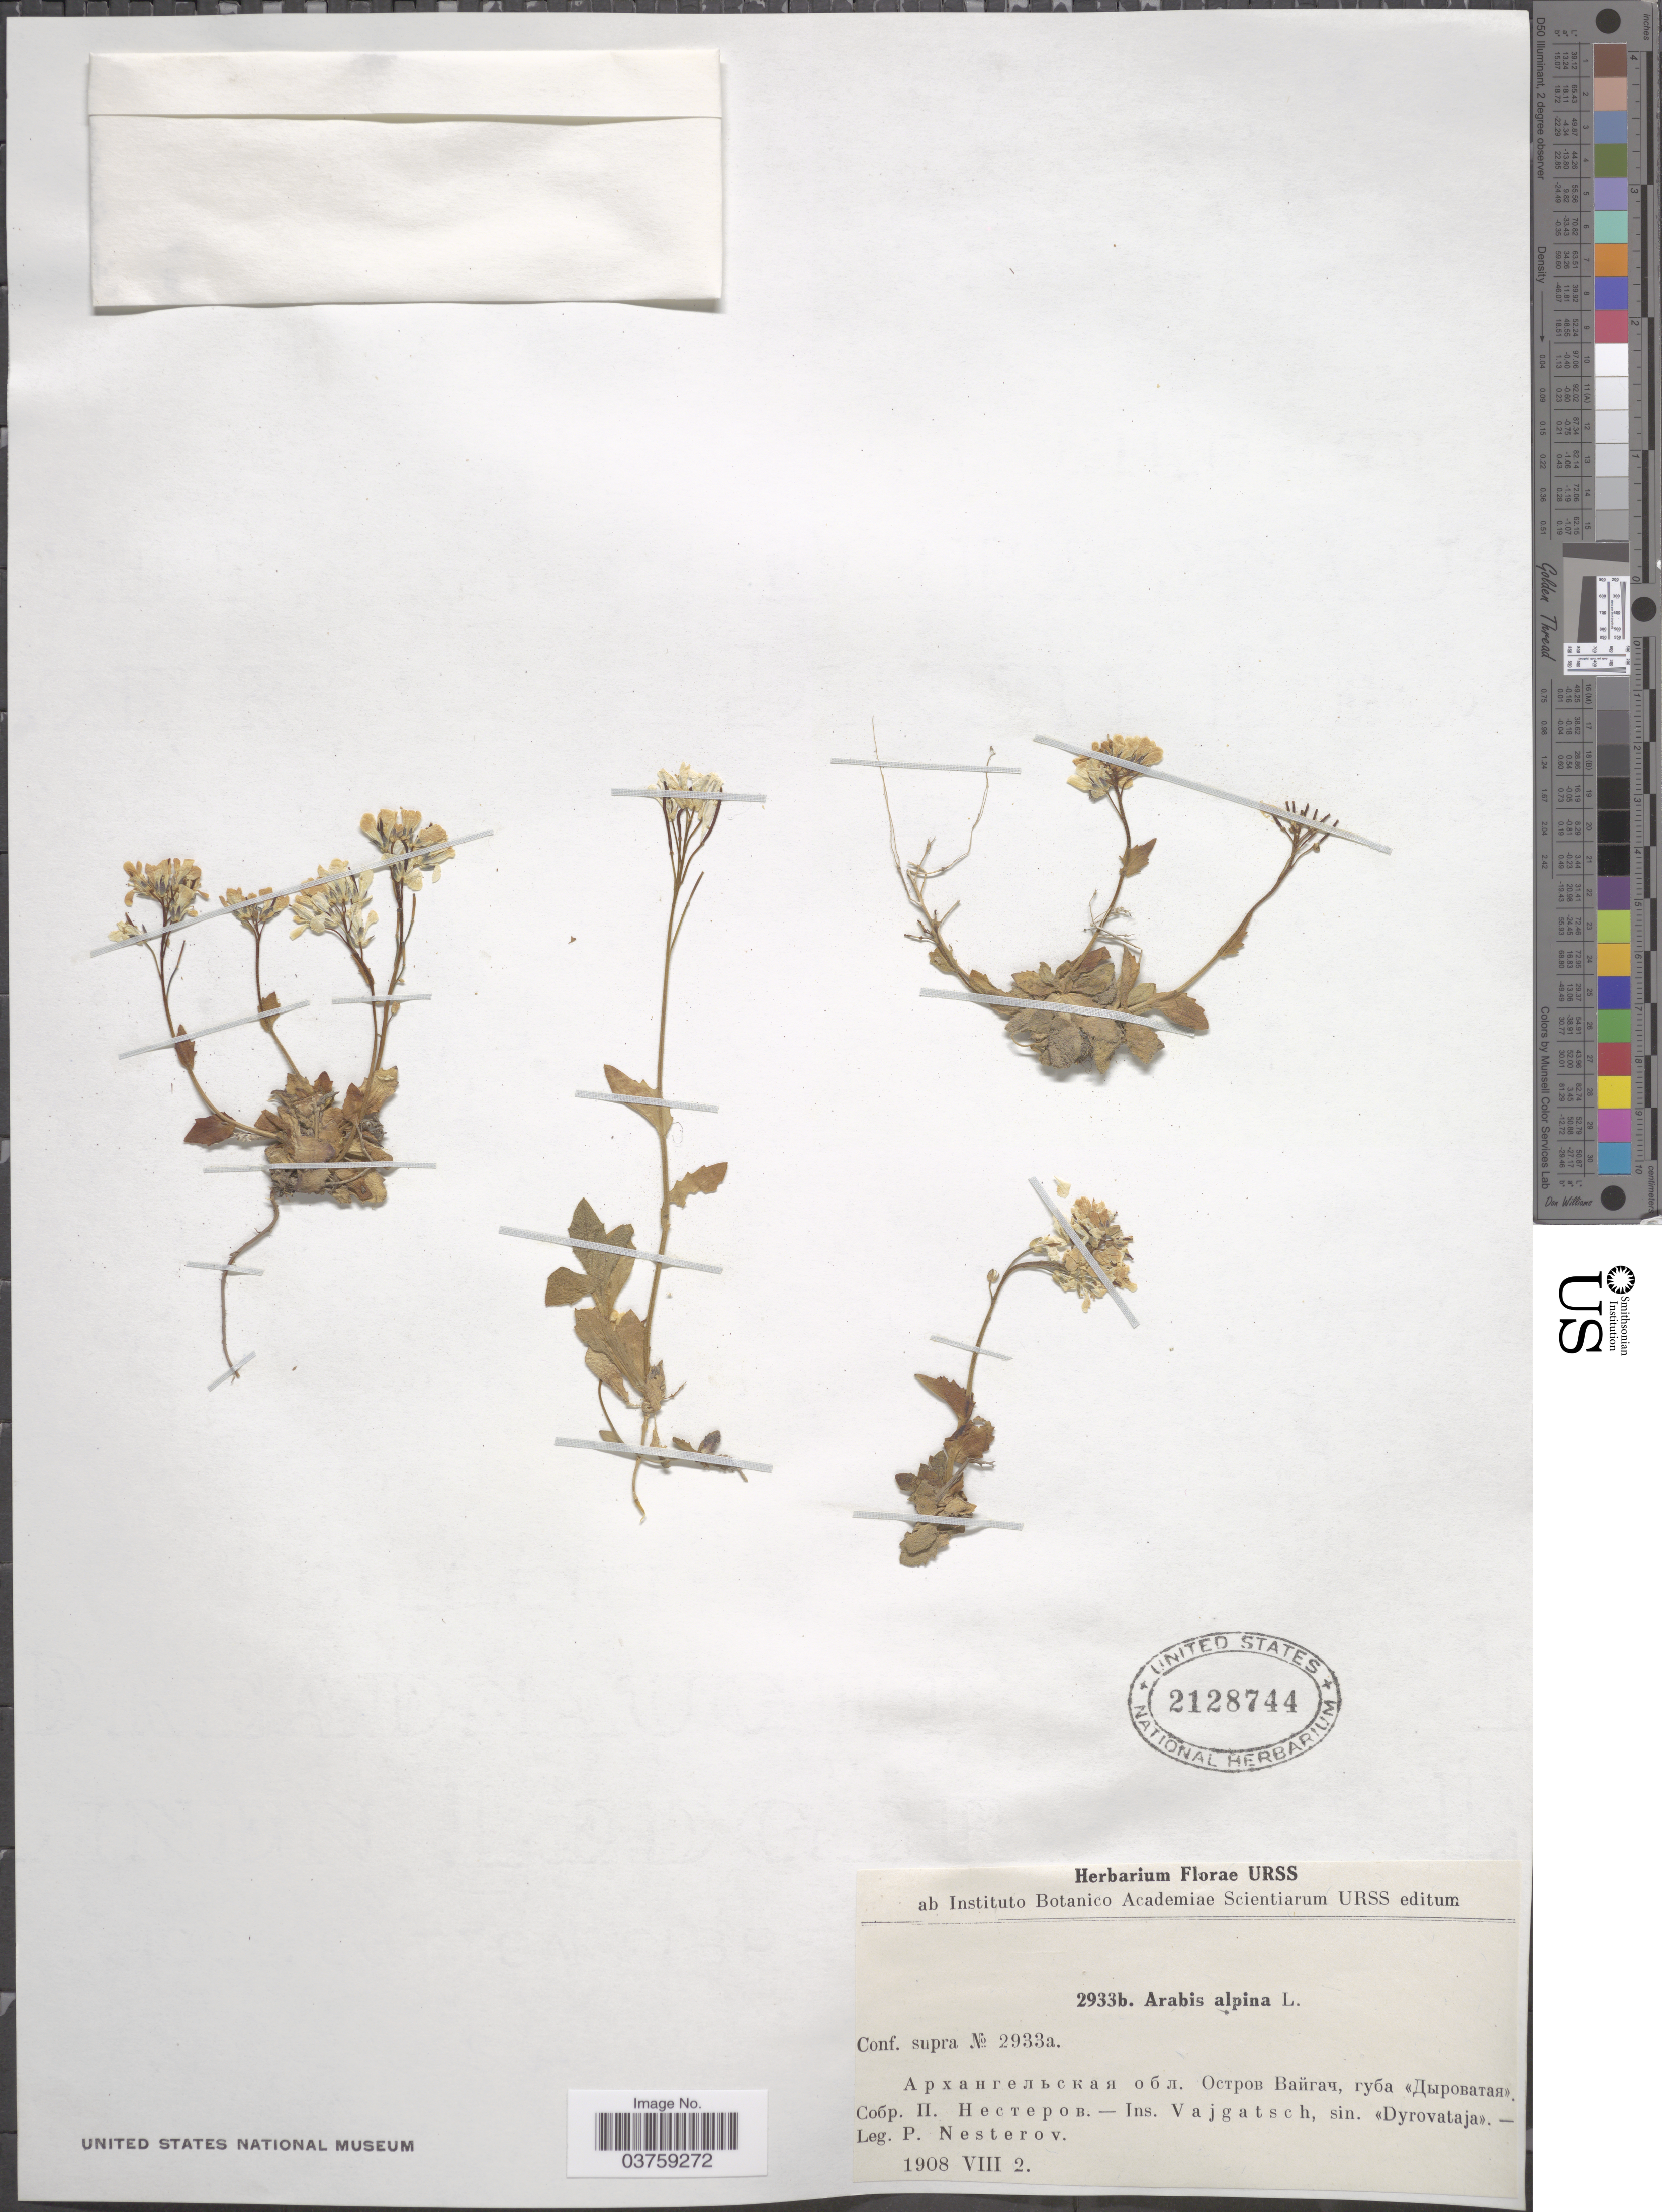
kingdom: Plantae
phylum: Tracheophyta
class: Magnoliopsida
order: Brassicales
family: Brassicaceae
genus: Arabis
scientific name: Arabis alpina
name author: L.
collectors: P. Nesterov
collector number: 2933b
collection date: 1908-08-02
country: Russian Federation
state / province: Arkhangelsk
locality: Ins. Vajgatsch, sin. Dyrovataja.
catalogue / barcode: US 2128744